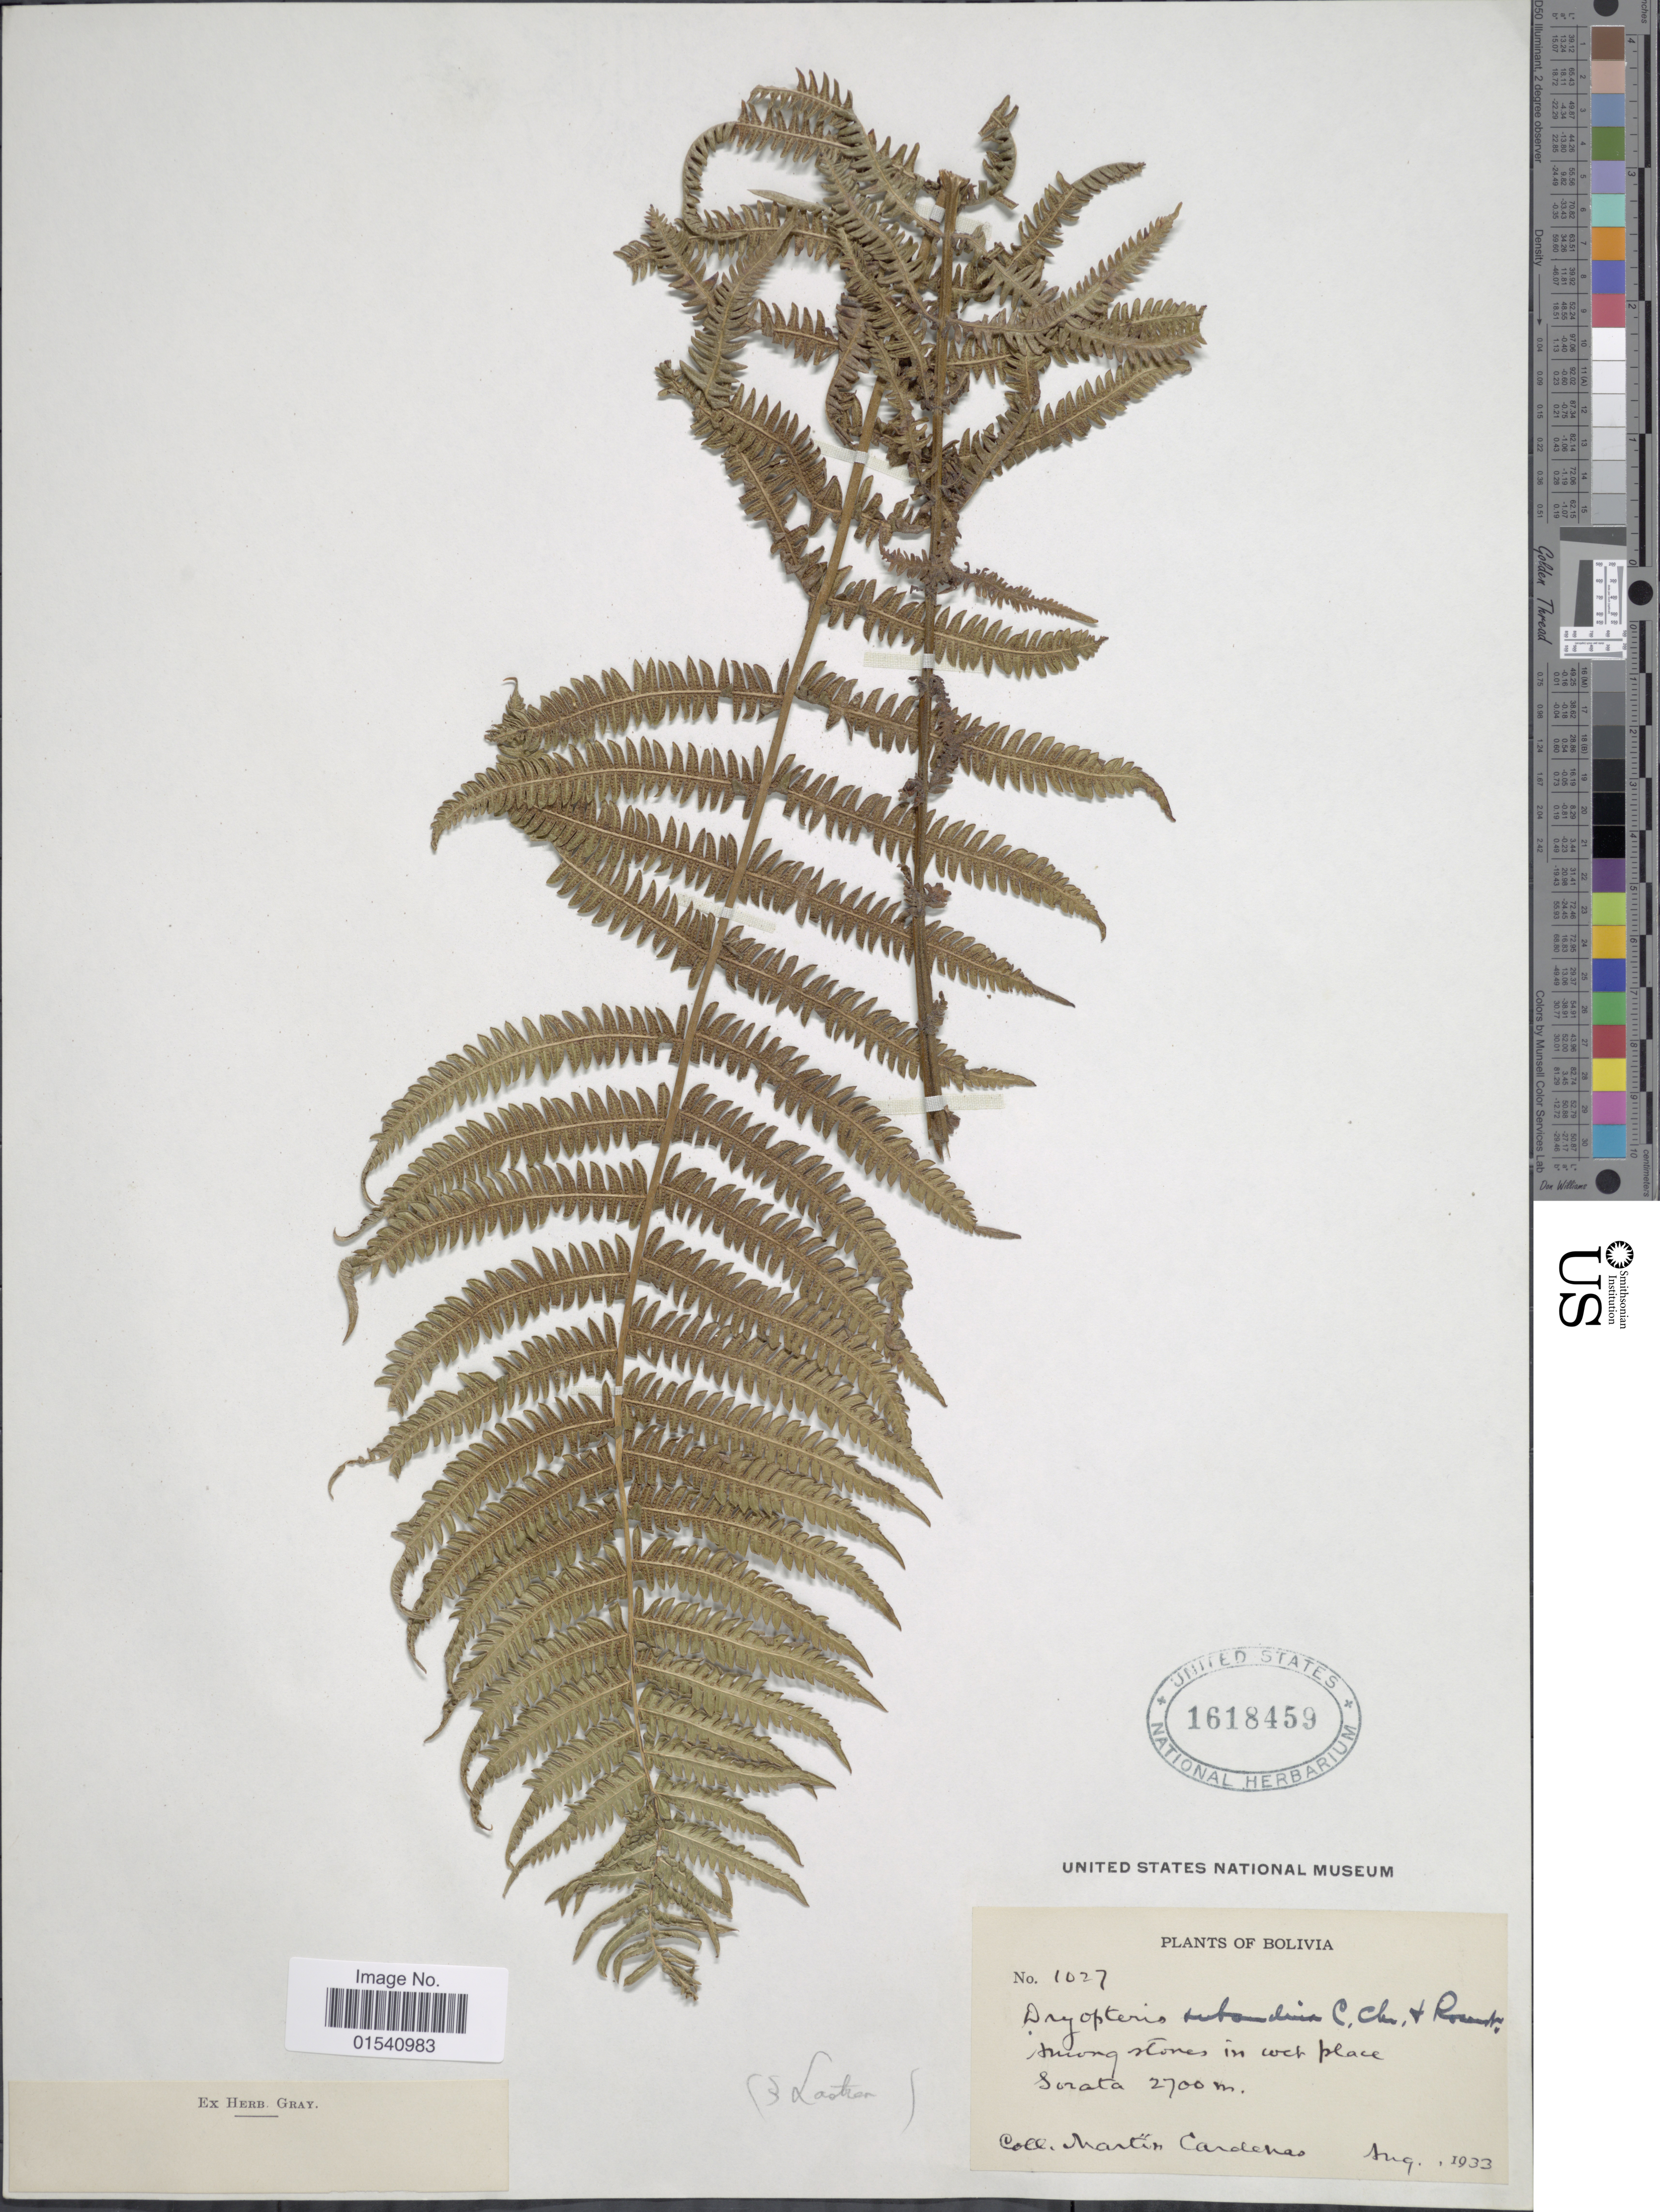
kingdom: Plantae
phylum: Tracheophyta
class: Polypodiopsida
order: Polypodiales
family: Thelypteridaceae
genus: Amauropelta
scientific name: Amauropelta rufa (Poir.) comb. nov., ined 2015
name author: (Poir.)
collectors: M. Cárdenas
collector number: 1027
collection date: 1933-08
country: Bolivia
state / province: La Paz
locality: Among stones in wet place Sorata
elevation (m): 2700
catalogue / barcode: US 1618459